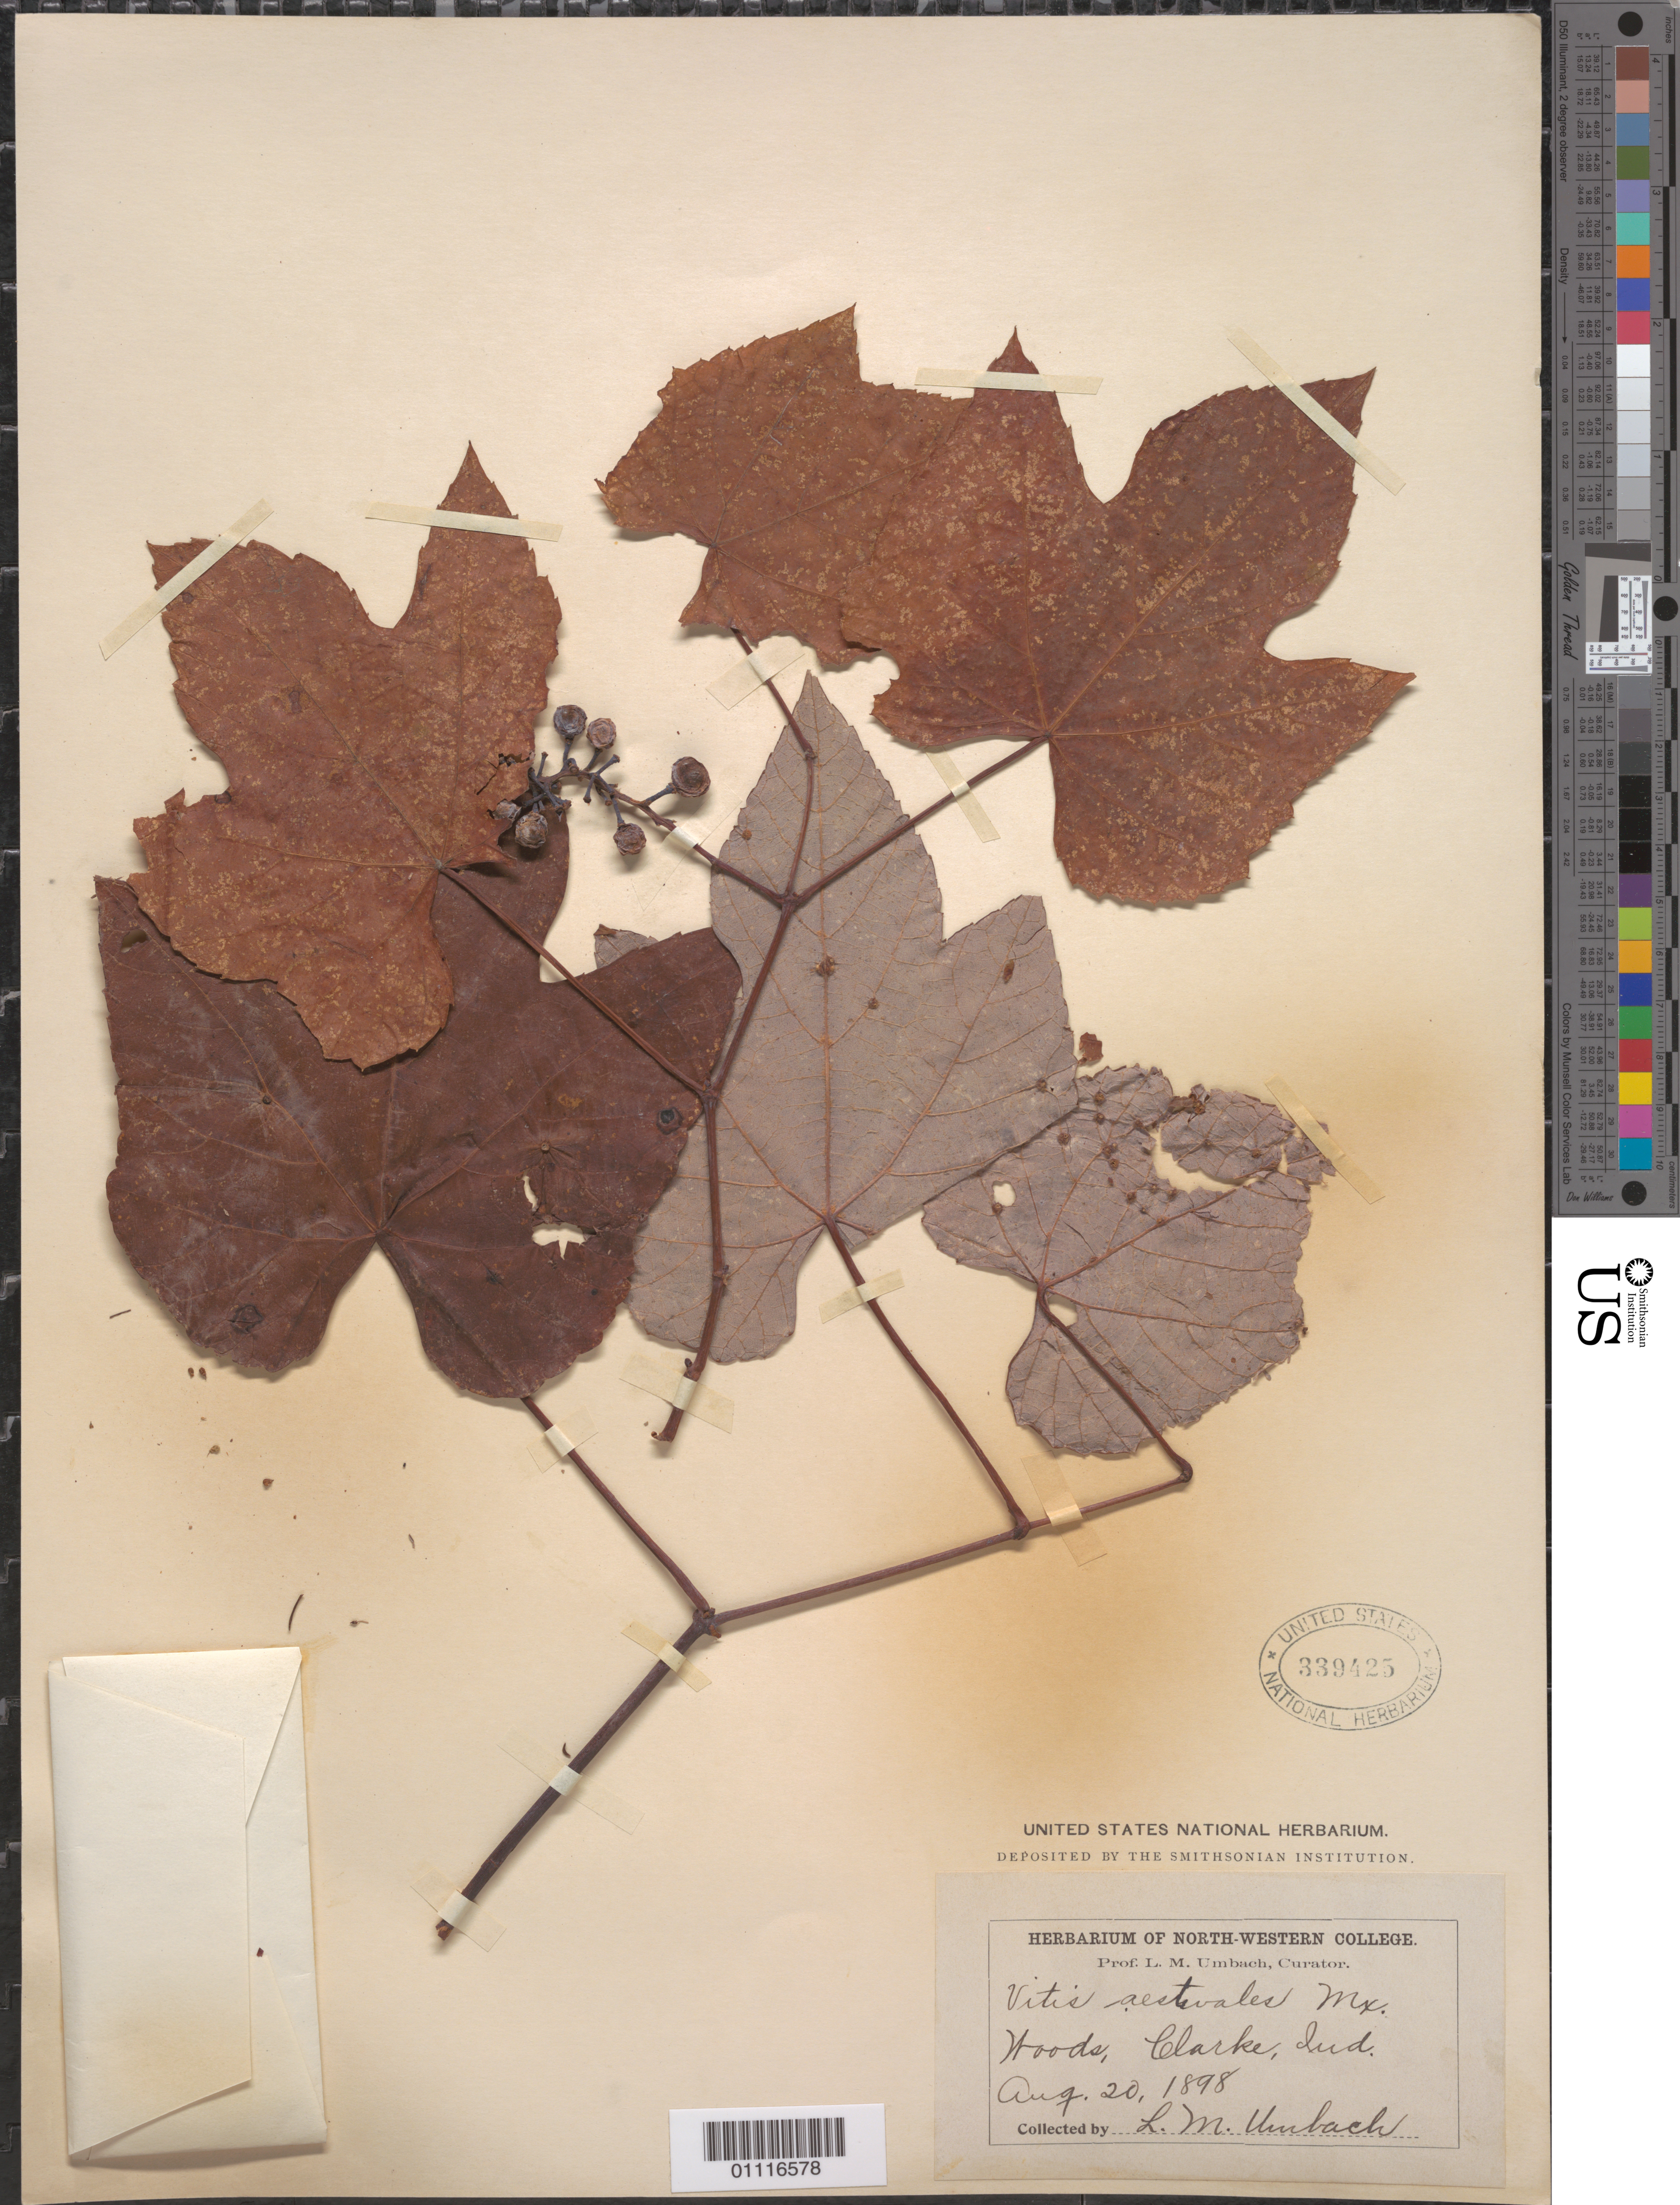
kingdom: Plantae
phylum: Tracheophyta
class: Magnoliopsida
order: Vitales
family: Vitaceae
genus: Vitis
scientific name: Vitis aestivalis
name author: Michx.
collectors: L. M. Umbach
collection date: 1898-08-20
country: United States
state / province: Indiana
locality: Clarke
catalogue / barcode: US 339425